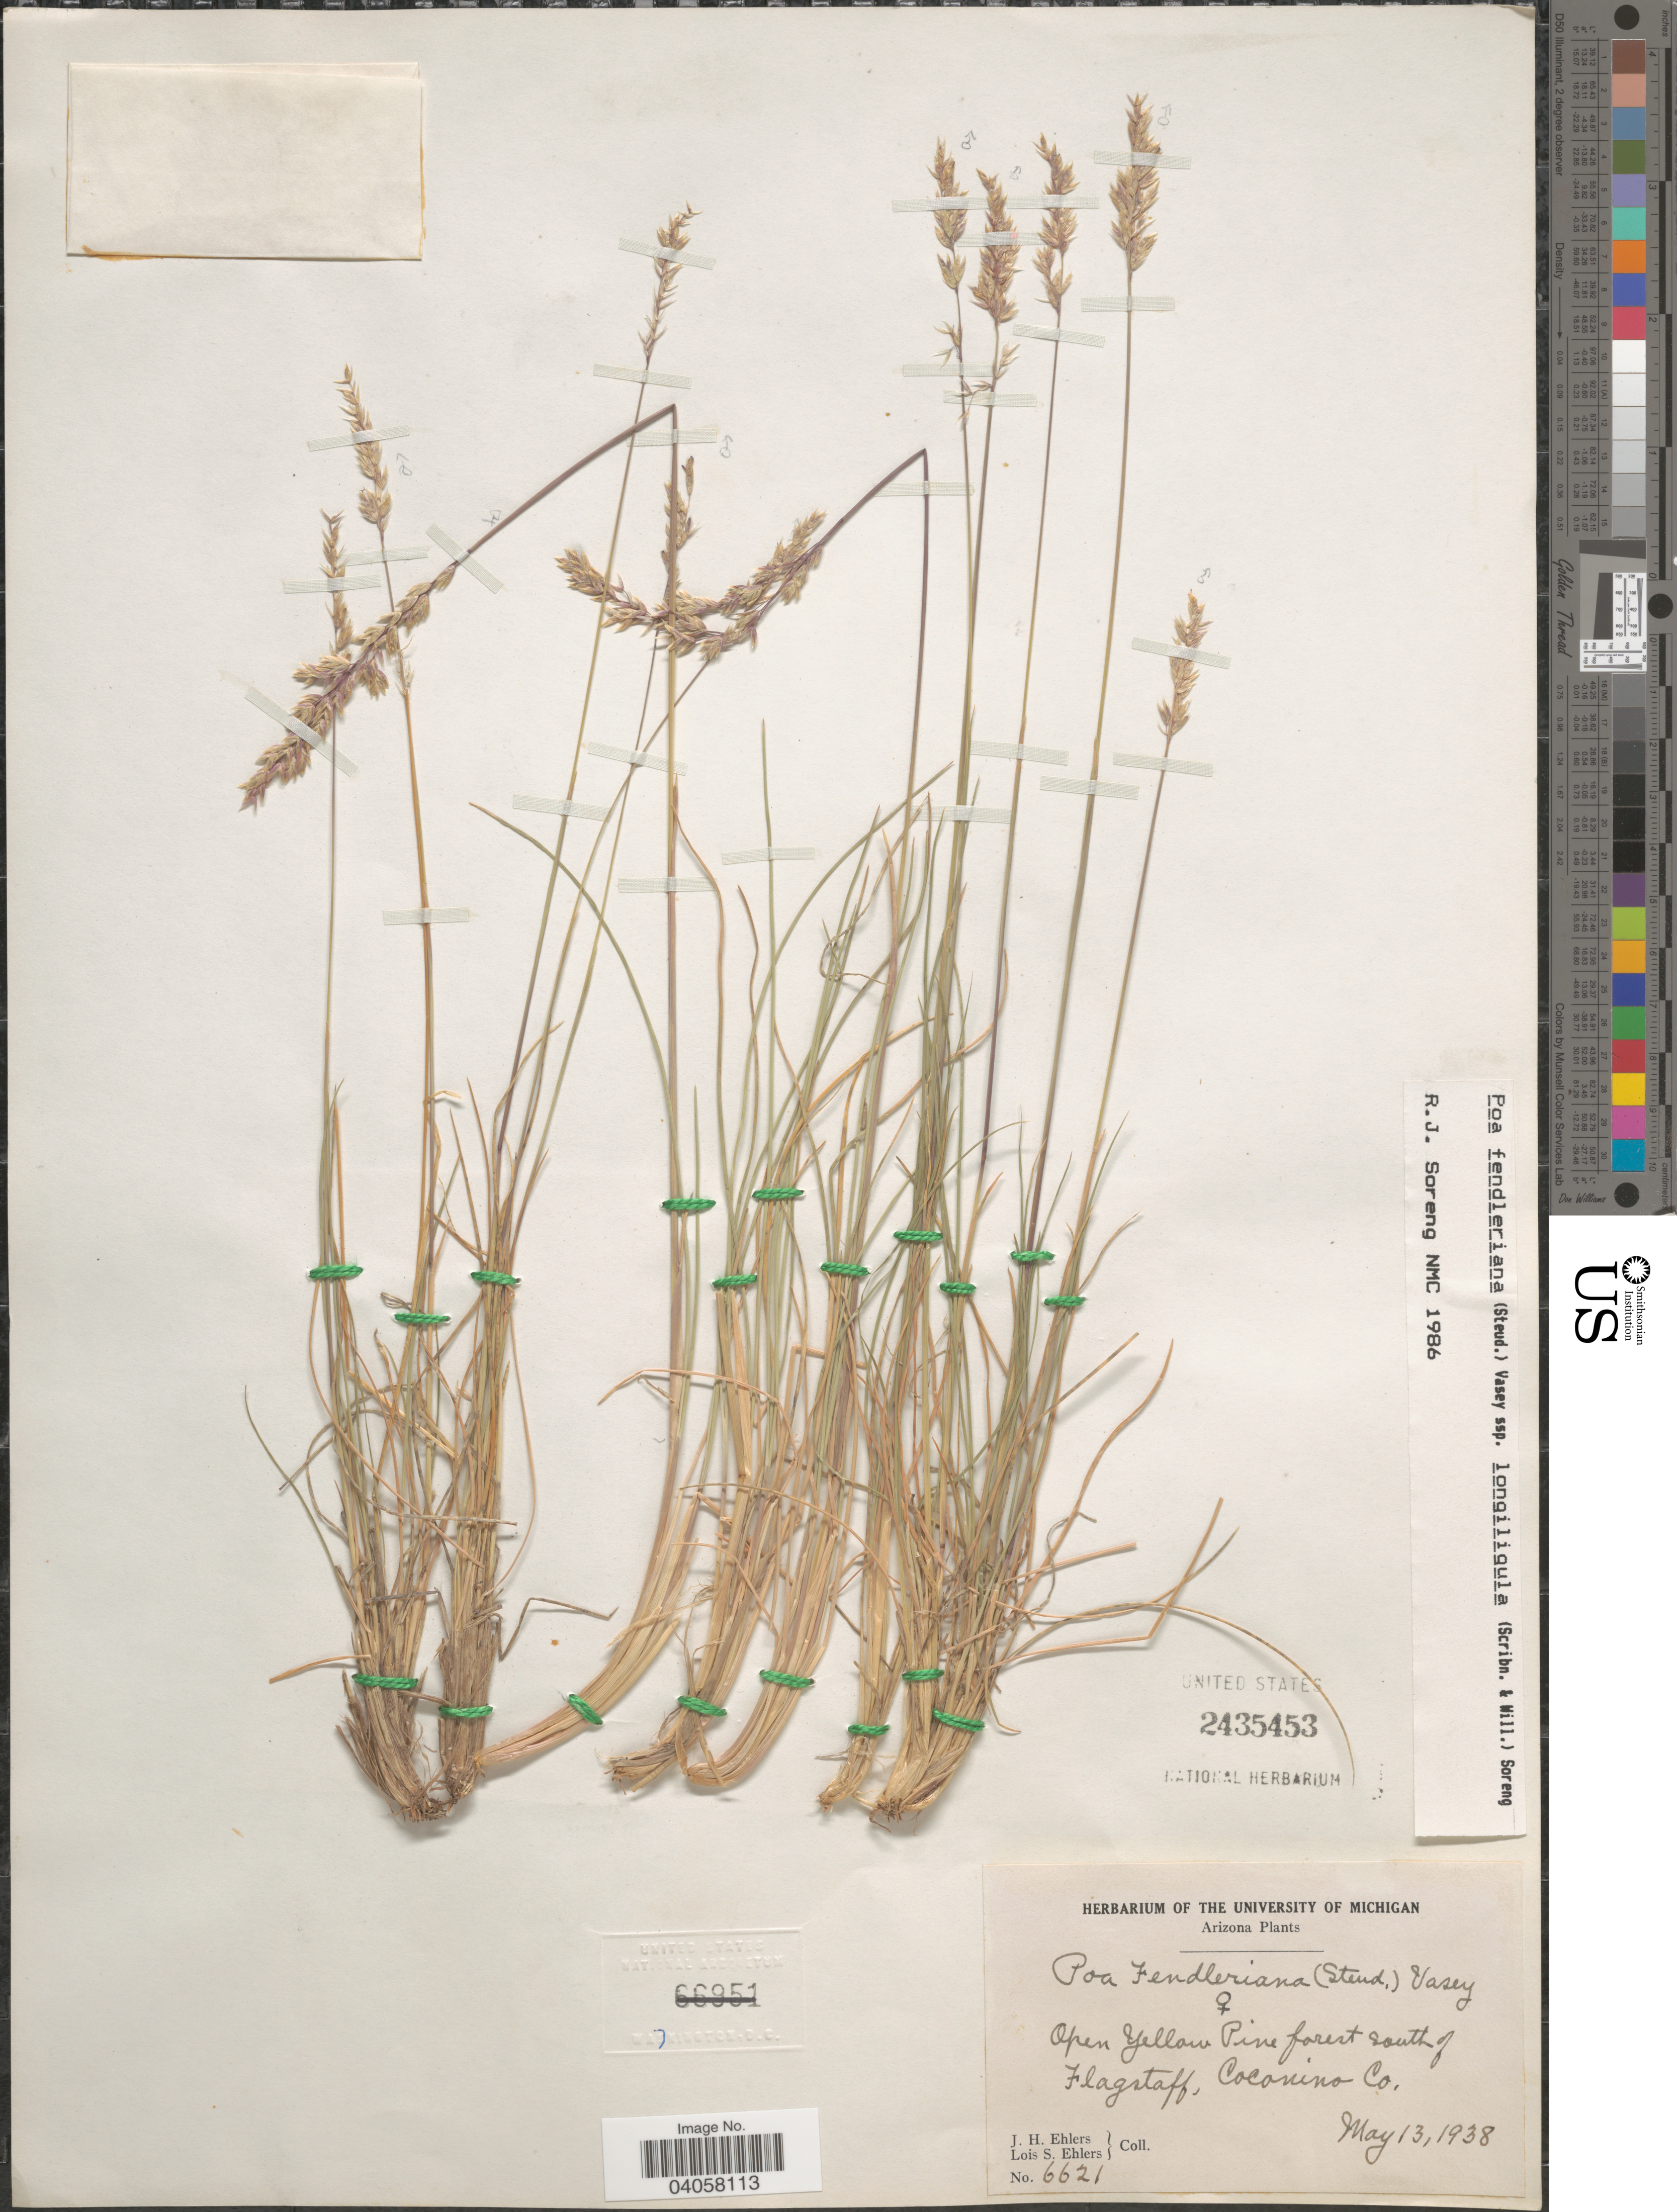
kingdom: Plantae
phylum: Tracheophyta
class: Liliopsida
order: Poales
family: Poaceae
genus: Poa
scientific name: Poa fendleriana subsp. longiligula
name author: (Scribn. & T.A. Williams) Soreng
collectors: J. H. Ehlers & L. Ehlers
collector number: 6621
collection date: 1938-05-13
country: United States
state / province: Arizona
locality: Open Yellow Pine forest south of Flagstaff, Coconino Co.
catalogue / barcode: US 2435453